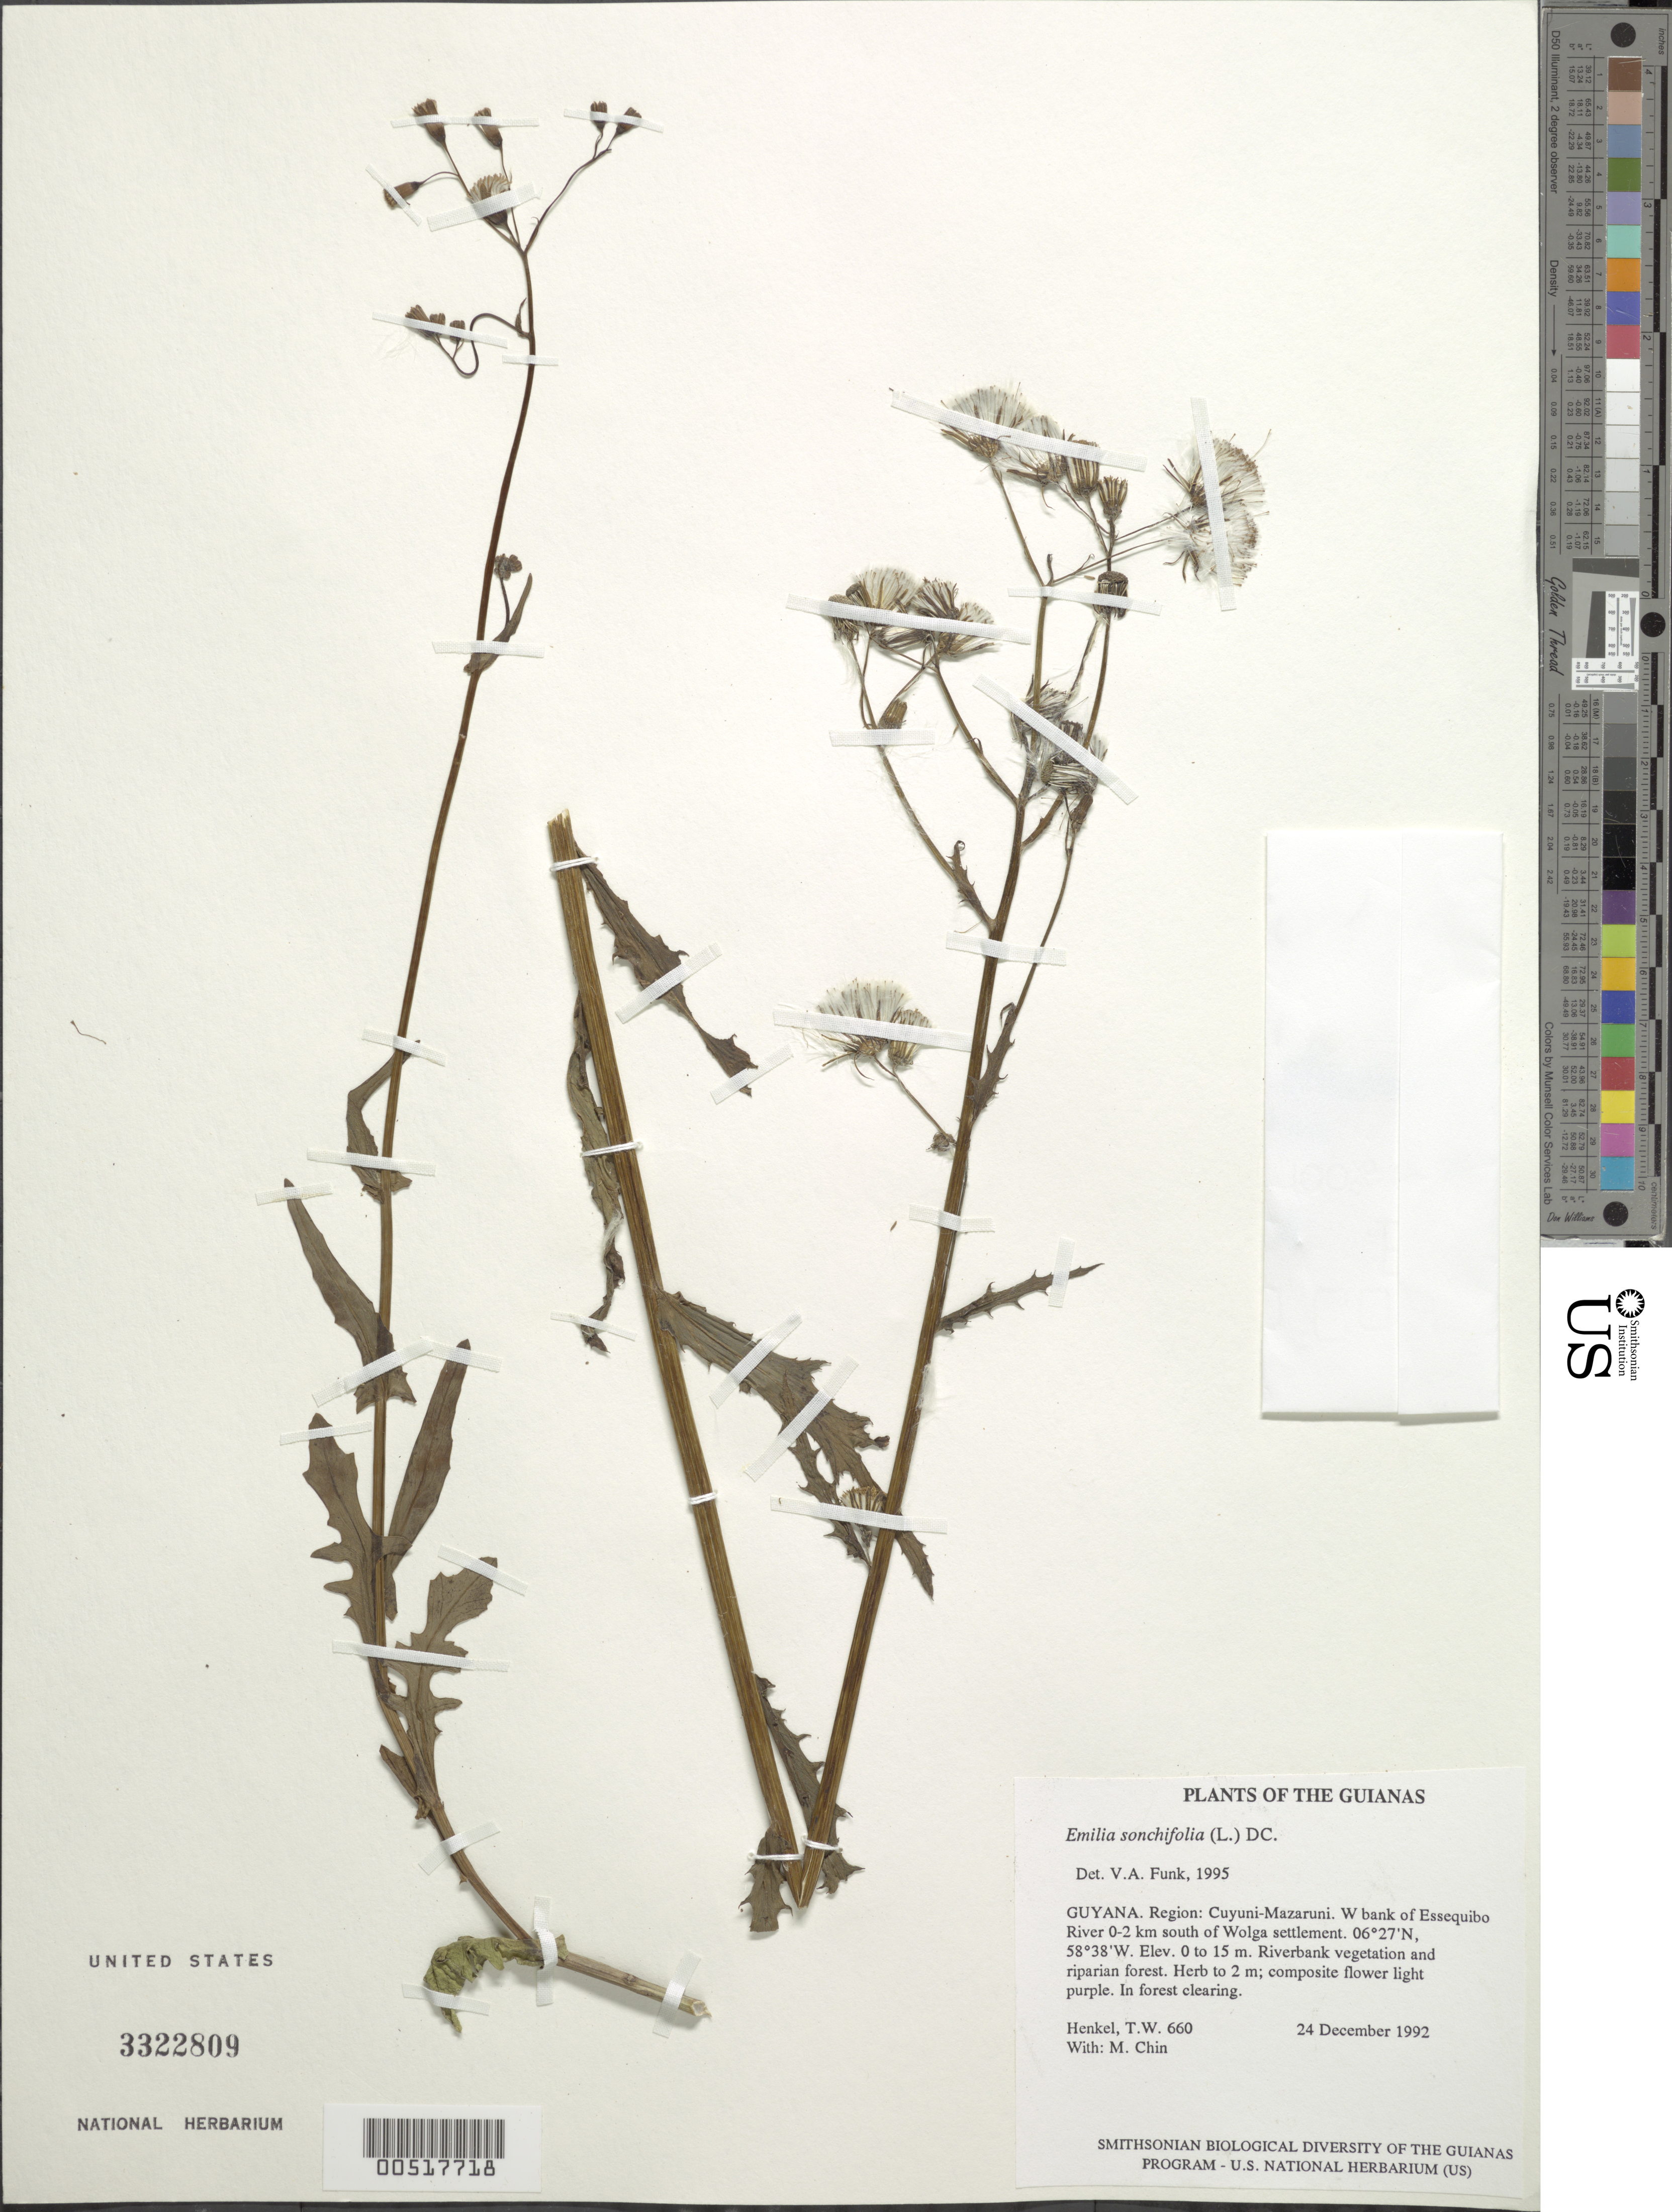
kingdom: Plantae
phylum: Tracheophyta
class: Magnoliopsida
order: Asterales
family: Asteraceae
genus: Emilia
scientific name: Emilia sonchifolia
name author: (L.) DC.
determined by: Funk, Vicki A., (BOT), Smithsonian Institution - National Museum of Natural History (UNITED STATES)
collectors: T. Henkel & M. Chin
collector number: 660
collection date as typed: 24 December 1992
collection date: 1992-12-24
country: Guyana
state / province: Cuyuni-Mazaruni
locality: W bank of Essequibo River 0-2 km south of Wolga settlement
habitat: Riverbank vegetation and riparian forest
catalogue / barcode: US 3322809